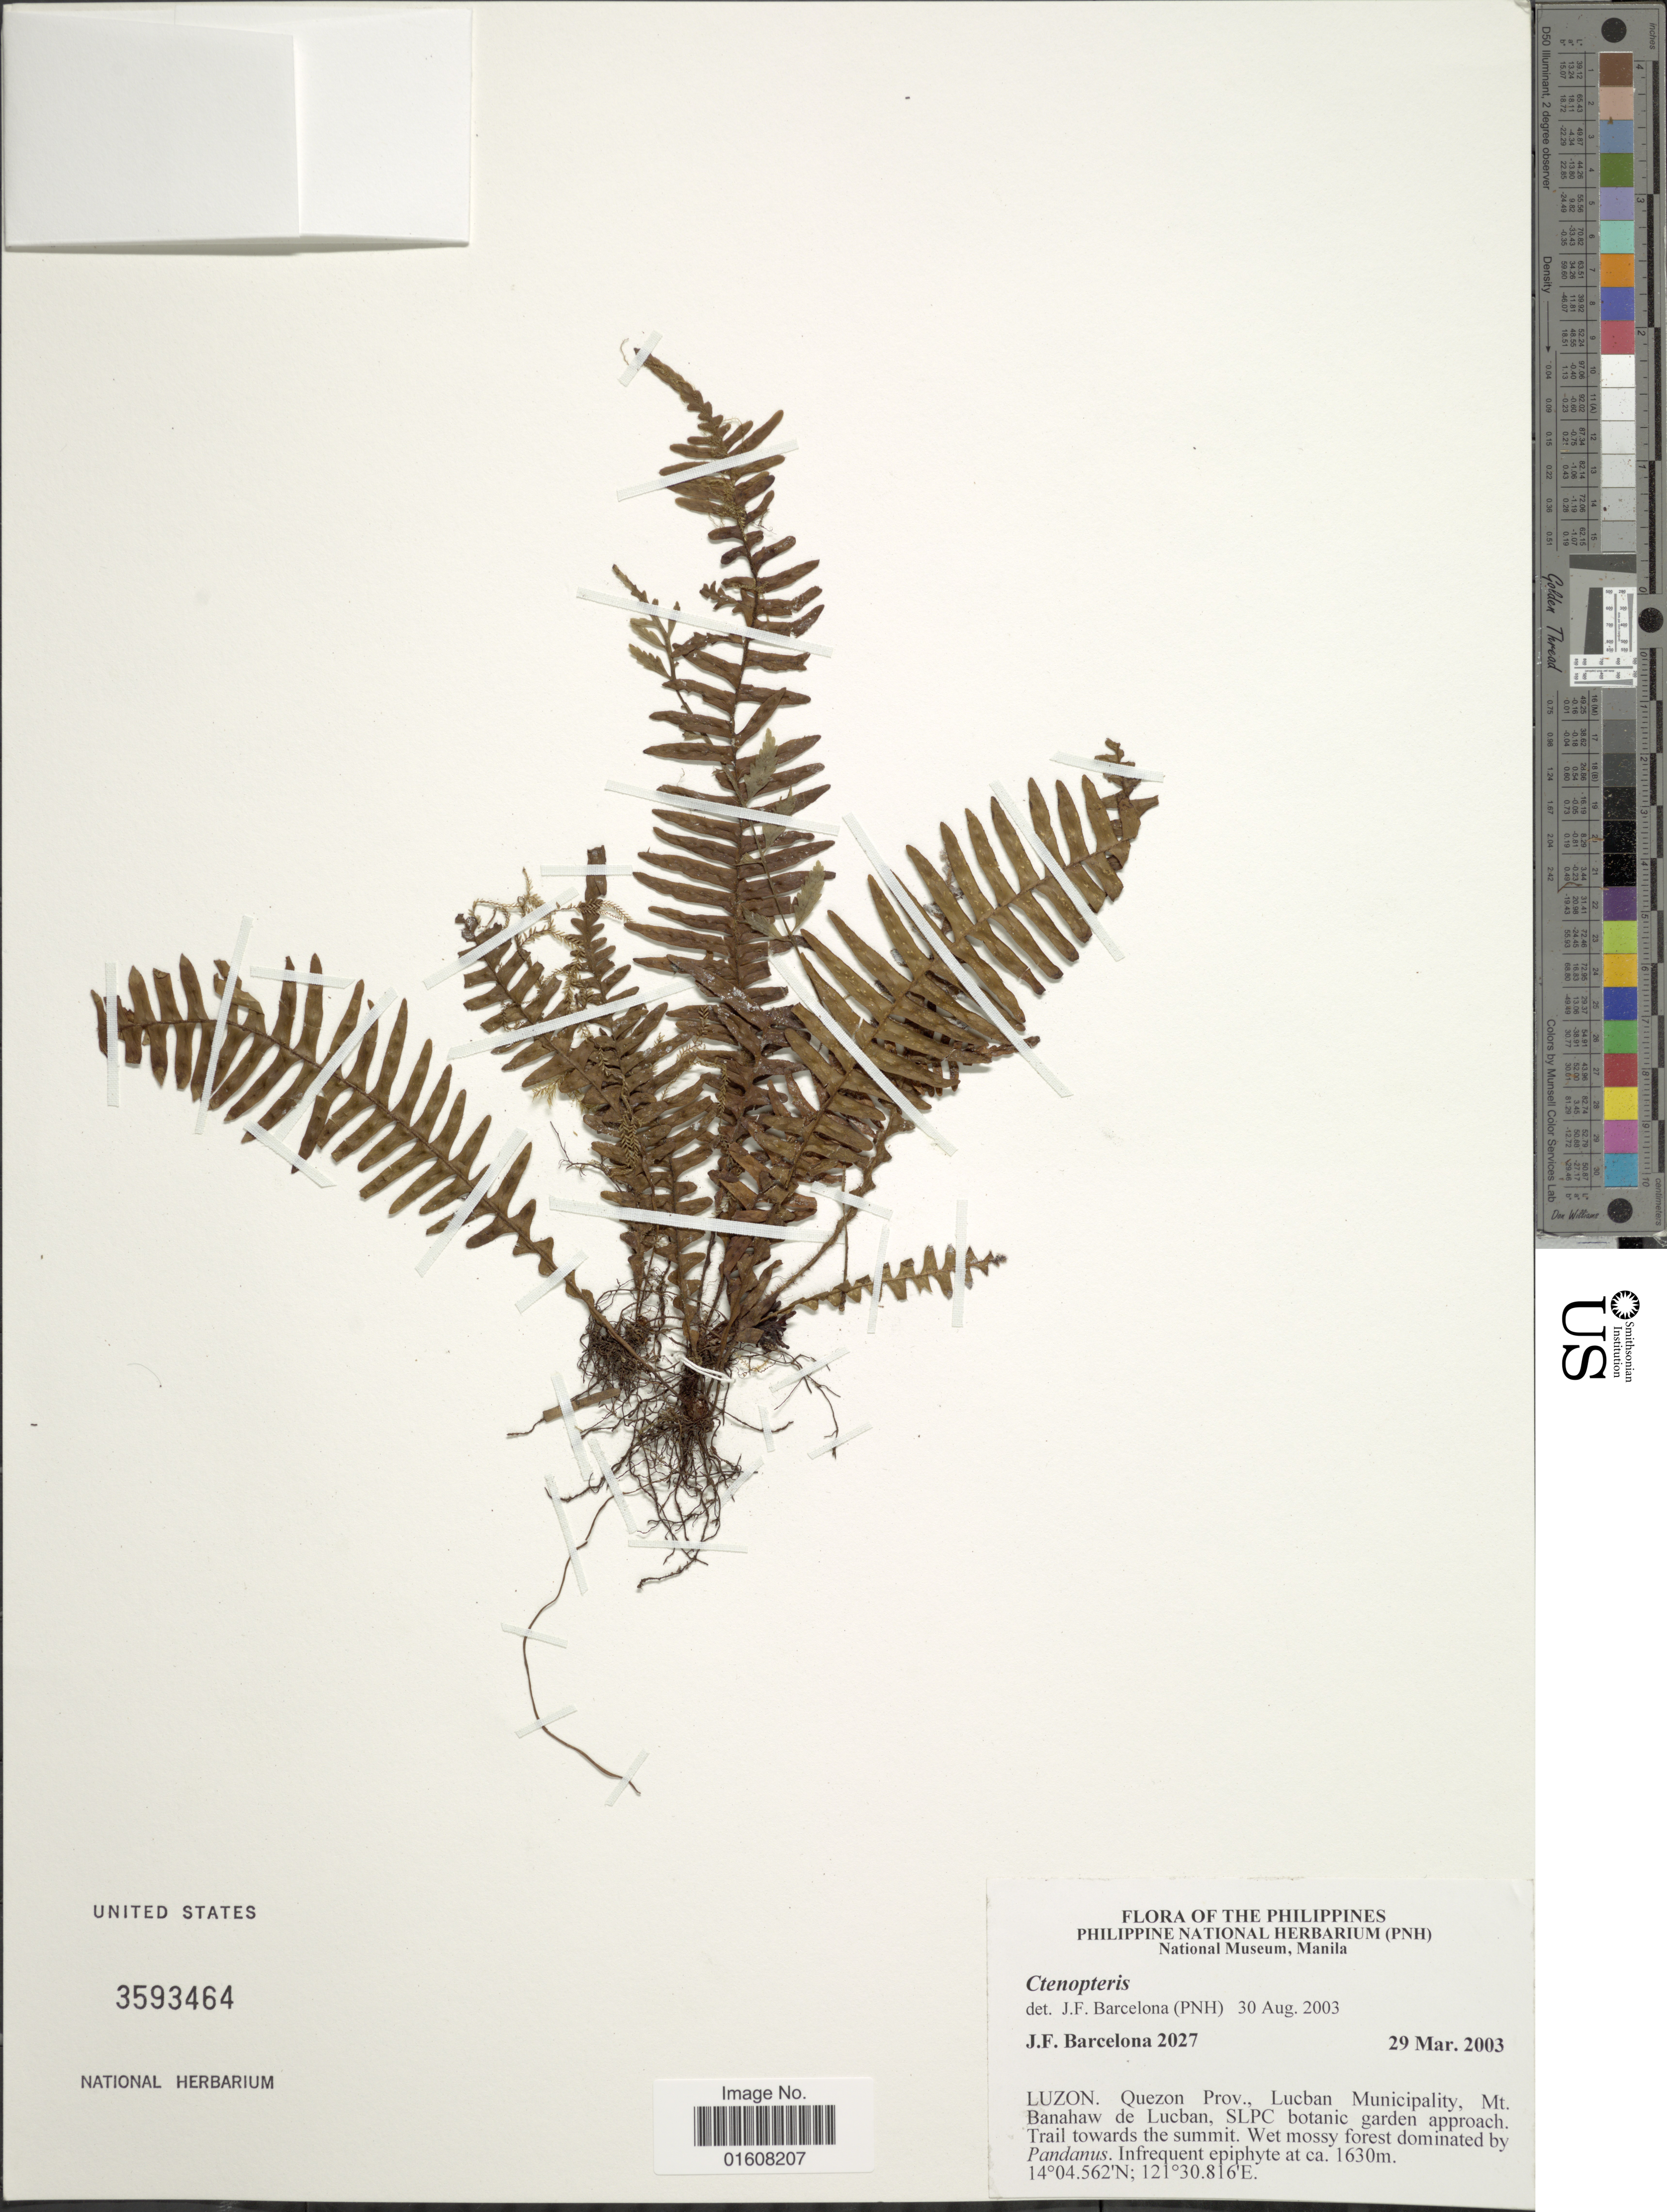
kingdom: Plantae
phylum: Tracheophyta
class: Polypodiopsida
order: Polypodiales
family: Polypodiaceae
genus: Grammitis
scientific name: Grammitis sp.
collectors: J. F. Barcelona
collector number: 2027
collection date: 2003-03-29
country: Philippines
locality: Luzon. Quezon Prov., Lucban Municipality, Mt. Banahaw de Lucban, SLPC botanic garden approach. Trail towards the summit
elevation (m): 1630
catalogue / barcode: US 3593464